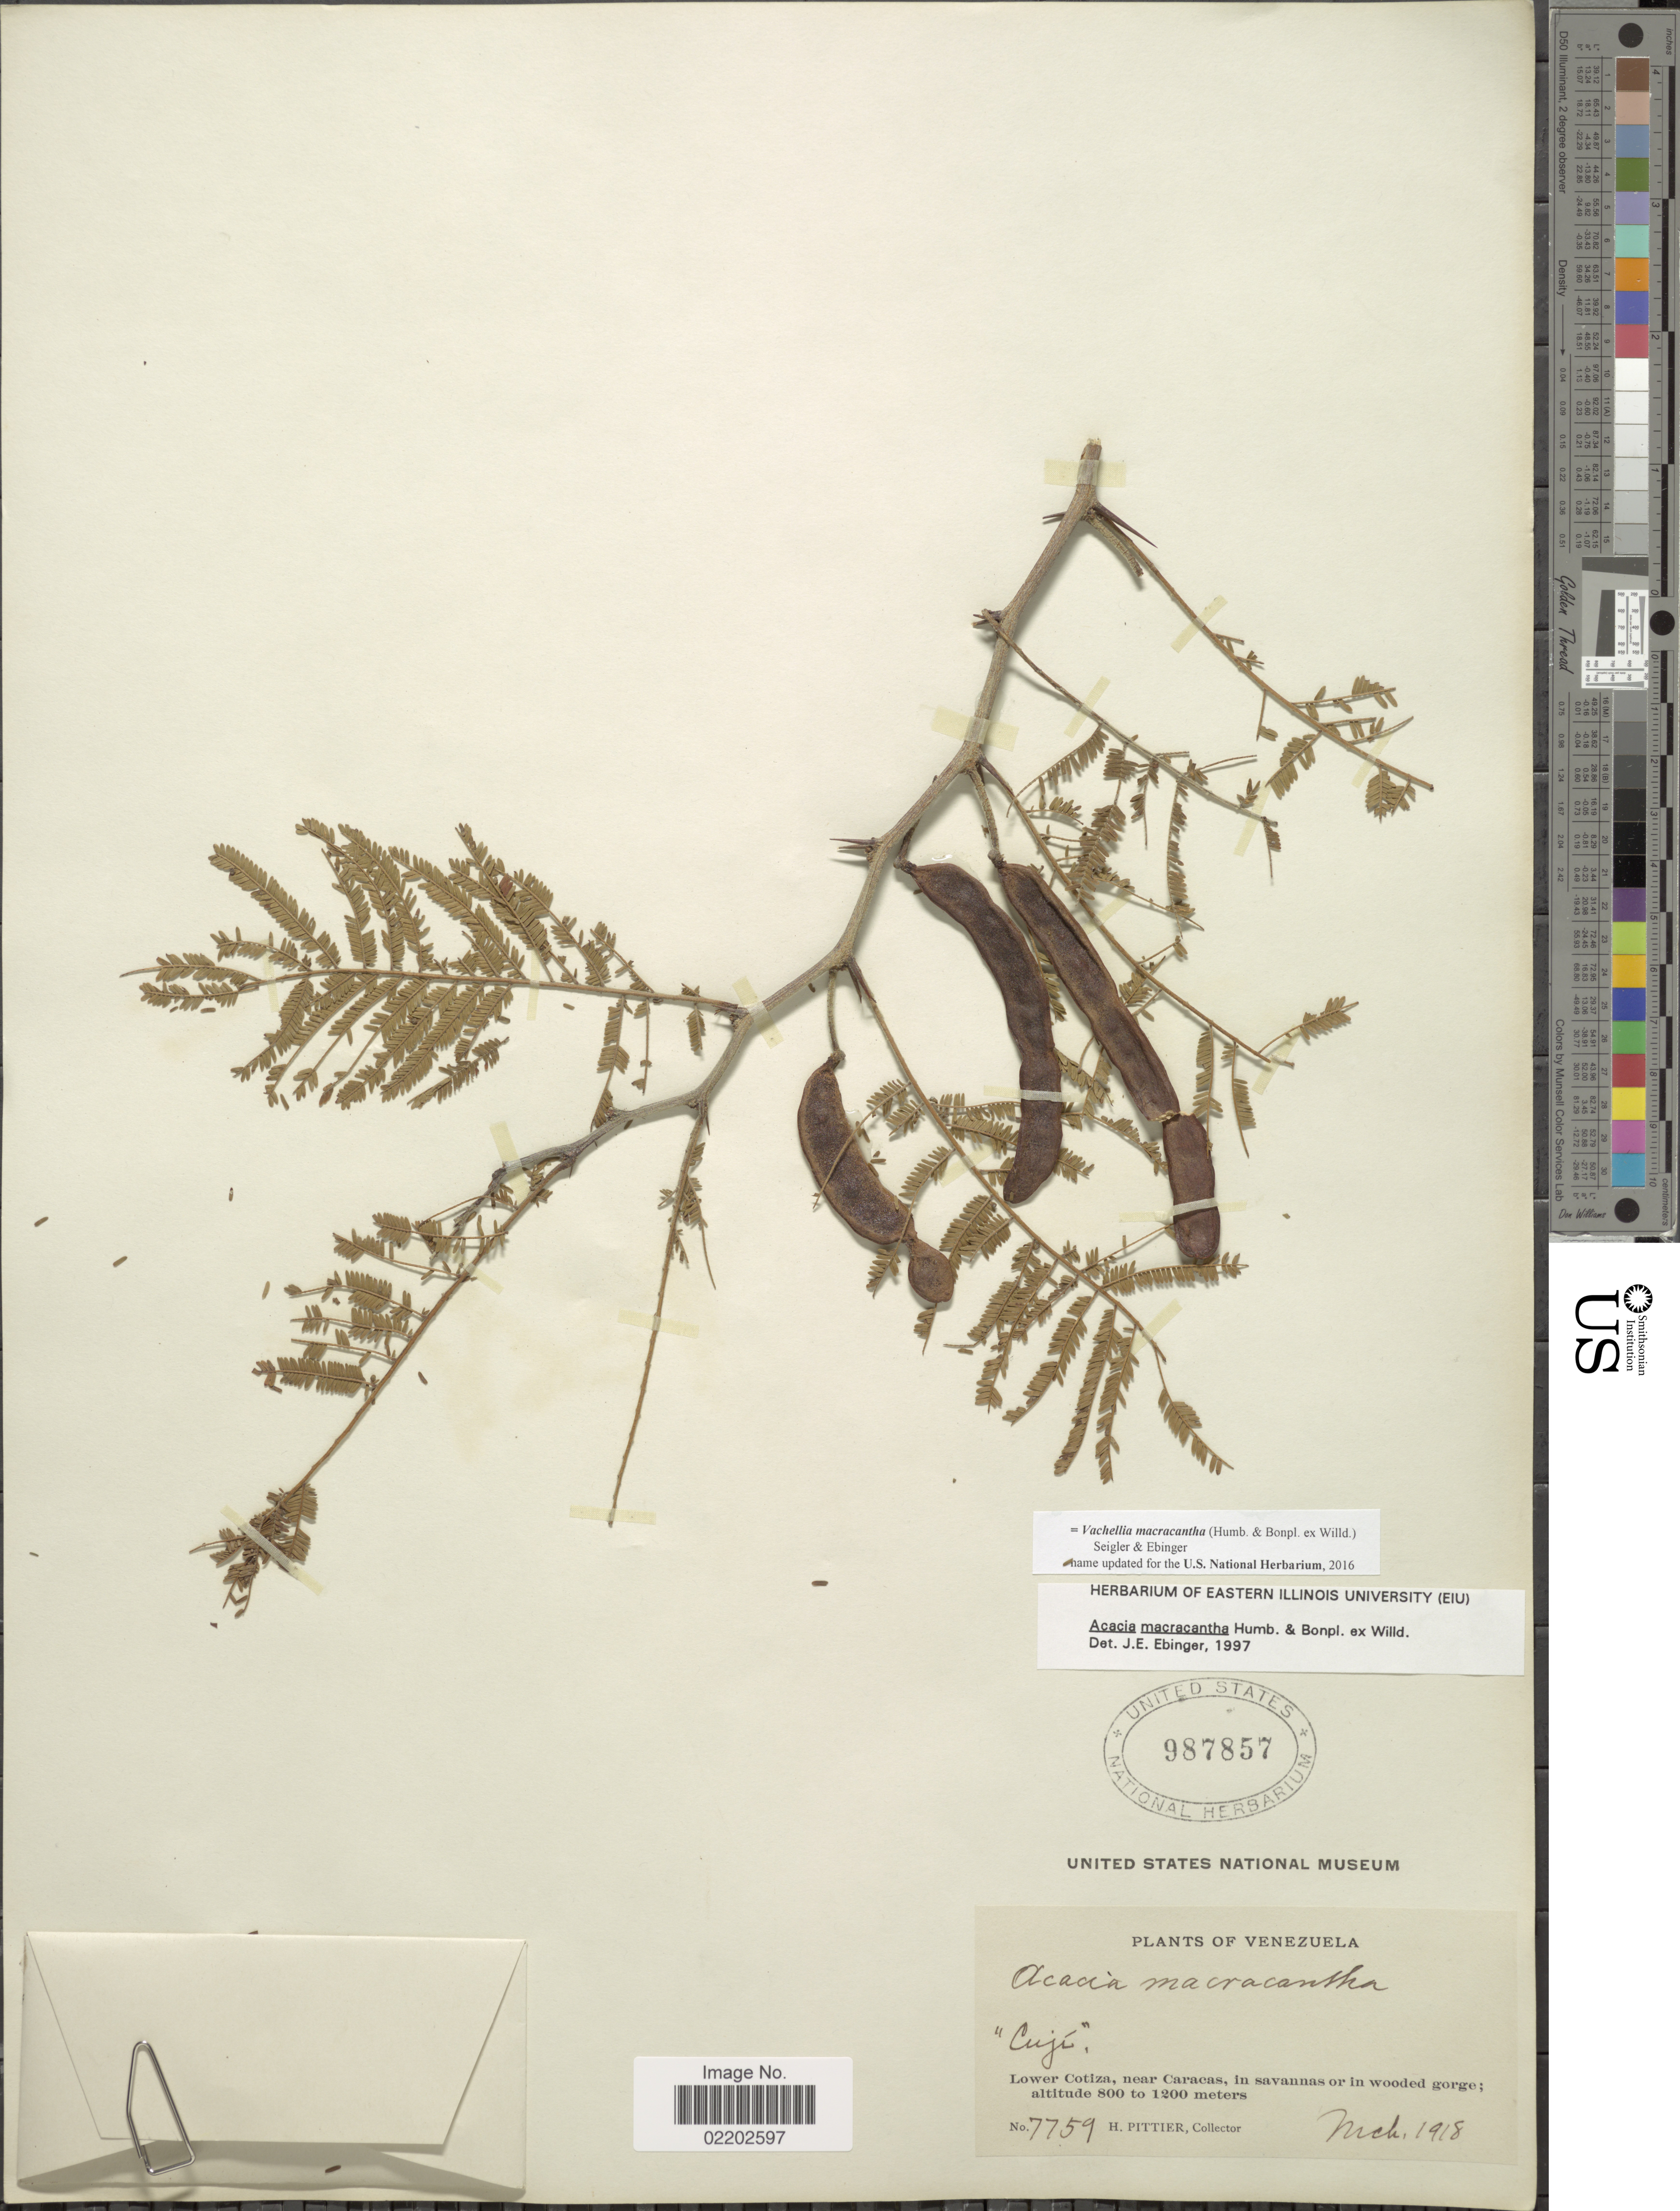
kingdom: Plantae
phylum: Tracheophyta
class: Magnoliopsida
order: Fabales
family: Fabaceae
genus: Vachellia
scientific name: Vachellia macracantha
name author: (Humb. & Bonpl. ex Willd.) Seigler & Ebinger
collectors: H. F. Pittier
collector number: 7759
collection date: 1918-03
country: Venezuela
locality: Lower Cotiza, near Caracas, in savannas or in wooded gorge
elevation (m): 800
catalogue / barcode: US 987857